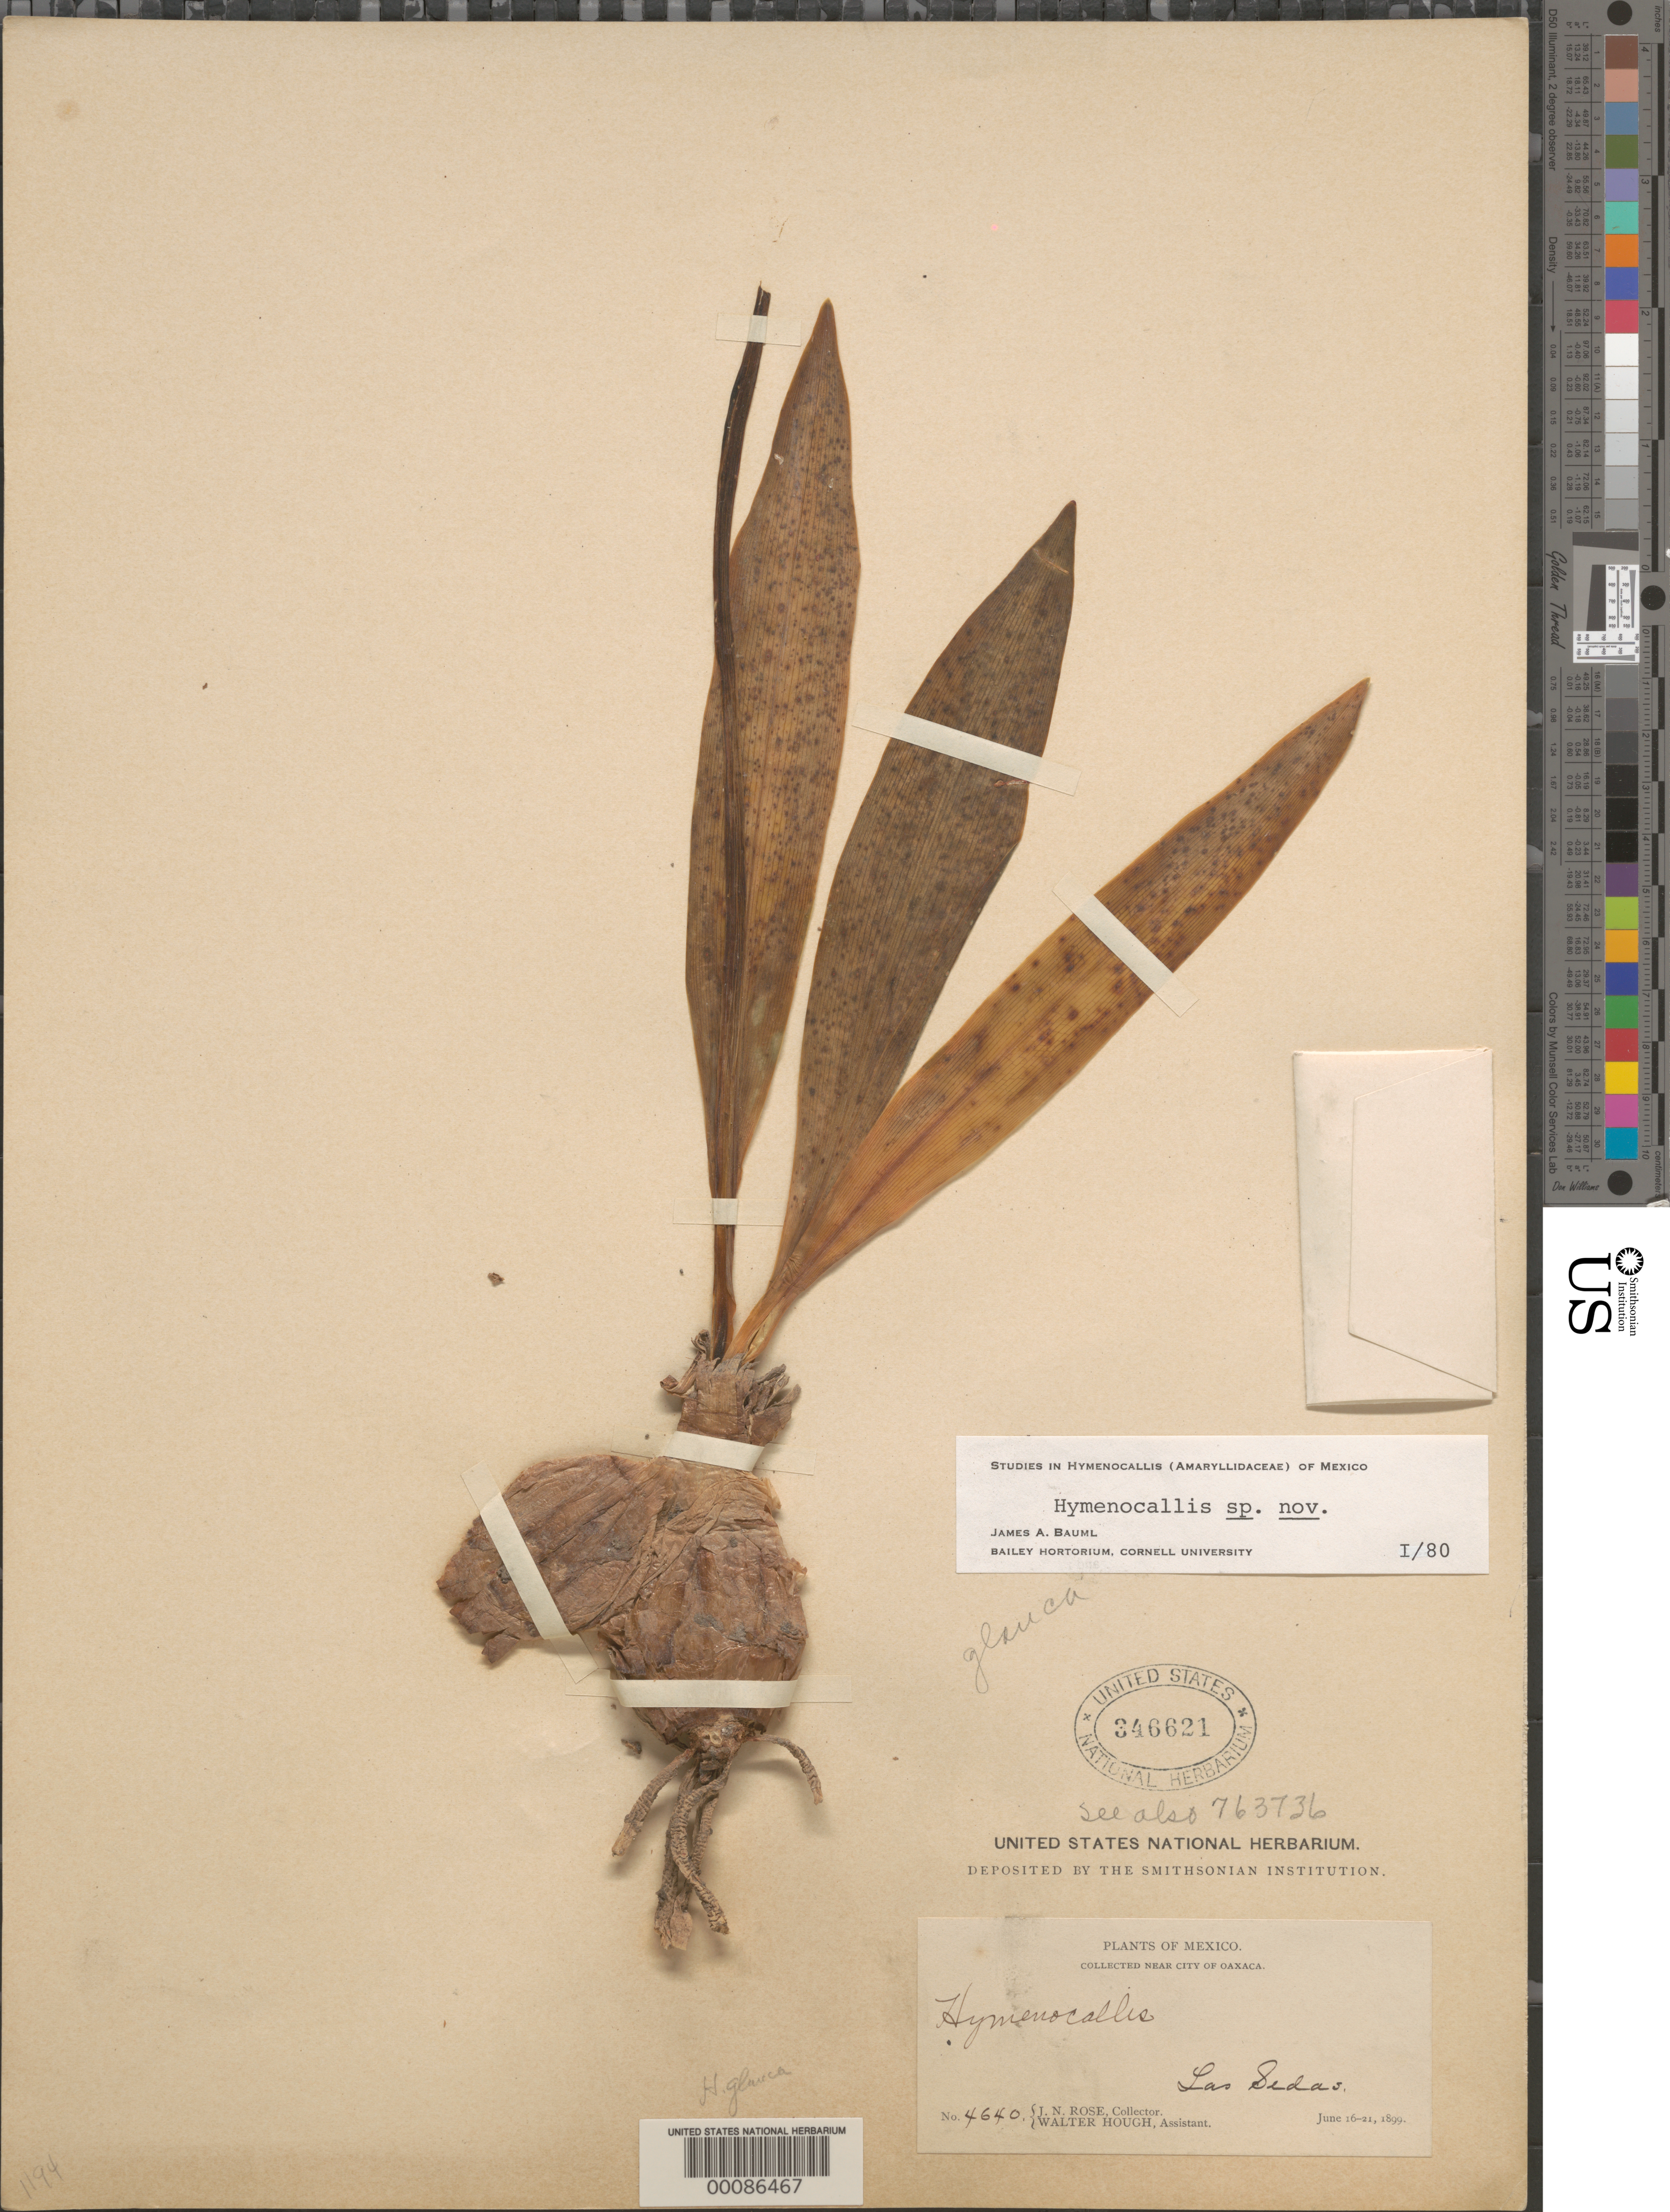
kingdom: Plantae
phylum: Tracheophyta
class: Liliopsida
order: Asparagales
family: Amaryllidaceae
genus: Hymenocallis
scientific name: Hymenocallis glauca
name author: (Zucc.) M. Roem.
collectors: J. N. Rose & W. Hough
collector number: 4640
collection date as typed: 16 Jun 1899 to 21 Jun 1899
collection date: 1899-06-16/1899-06-21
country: Mexico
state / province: Oaxaca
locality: Near city of Oaxaca, las sidas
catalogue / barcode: US 346621